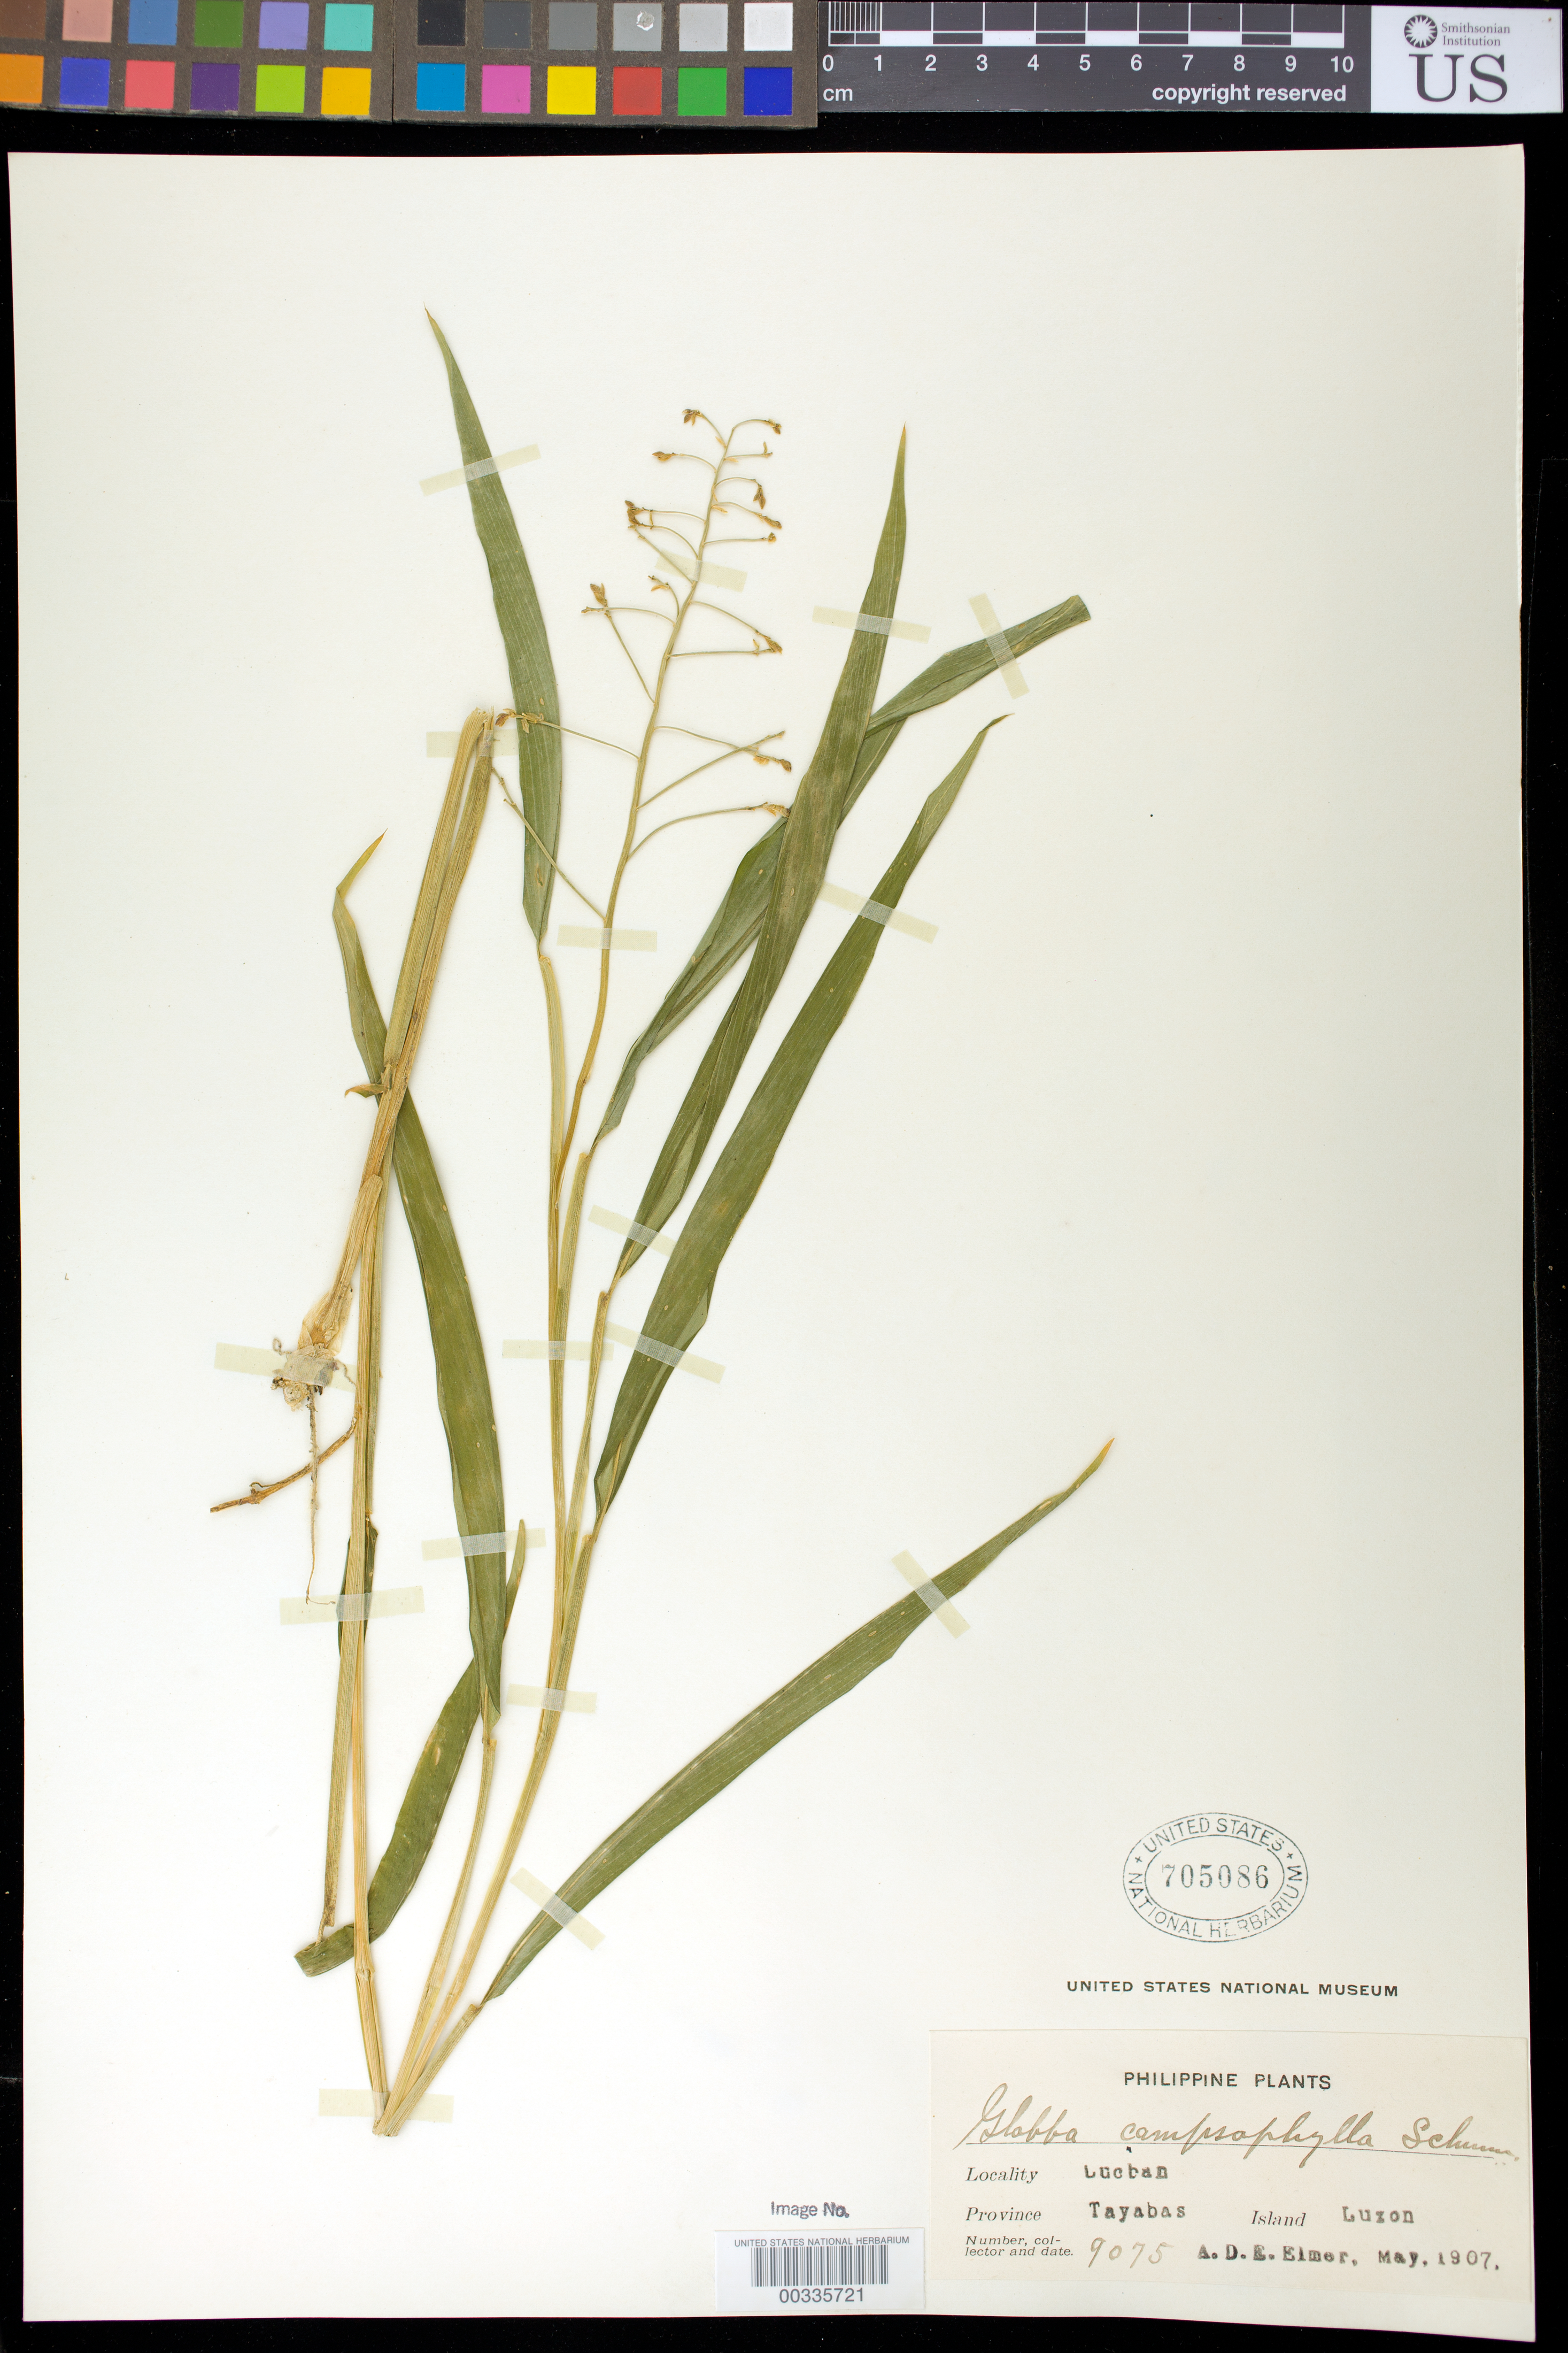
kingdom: Plantae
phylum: Tracheophyta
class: Liliopsida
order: Zingiberales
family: Zingiberaceae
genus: Globba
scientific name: Globba campsophylla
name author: K. Schum.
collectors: A. D. E. Elmer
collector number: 9075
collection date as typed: May 1907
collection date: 1907-05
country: Philippines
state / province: Calabarzon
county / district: Quezon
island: Luzon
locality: Lucban, Tayabas Prov. = Quezon Prov.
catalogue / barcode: US 705086